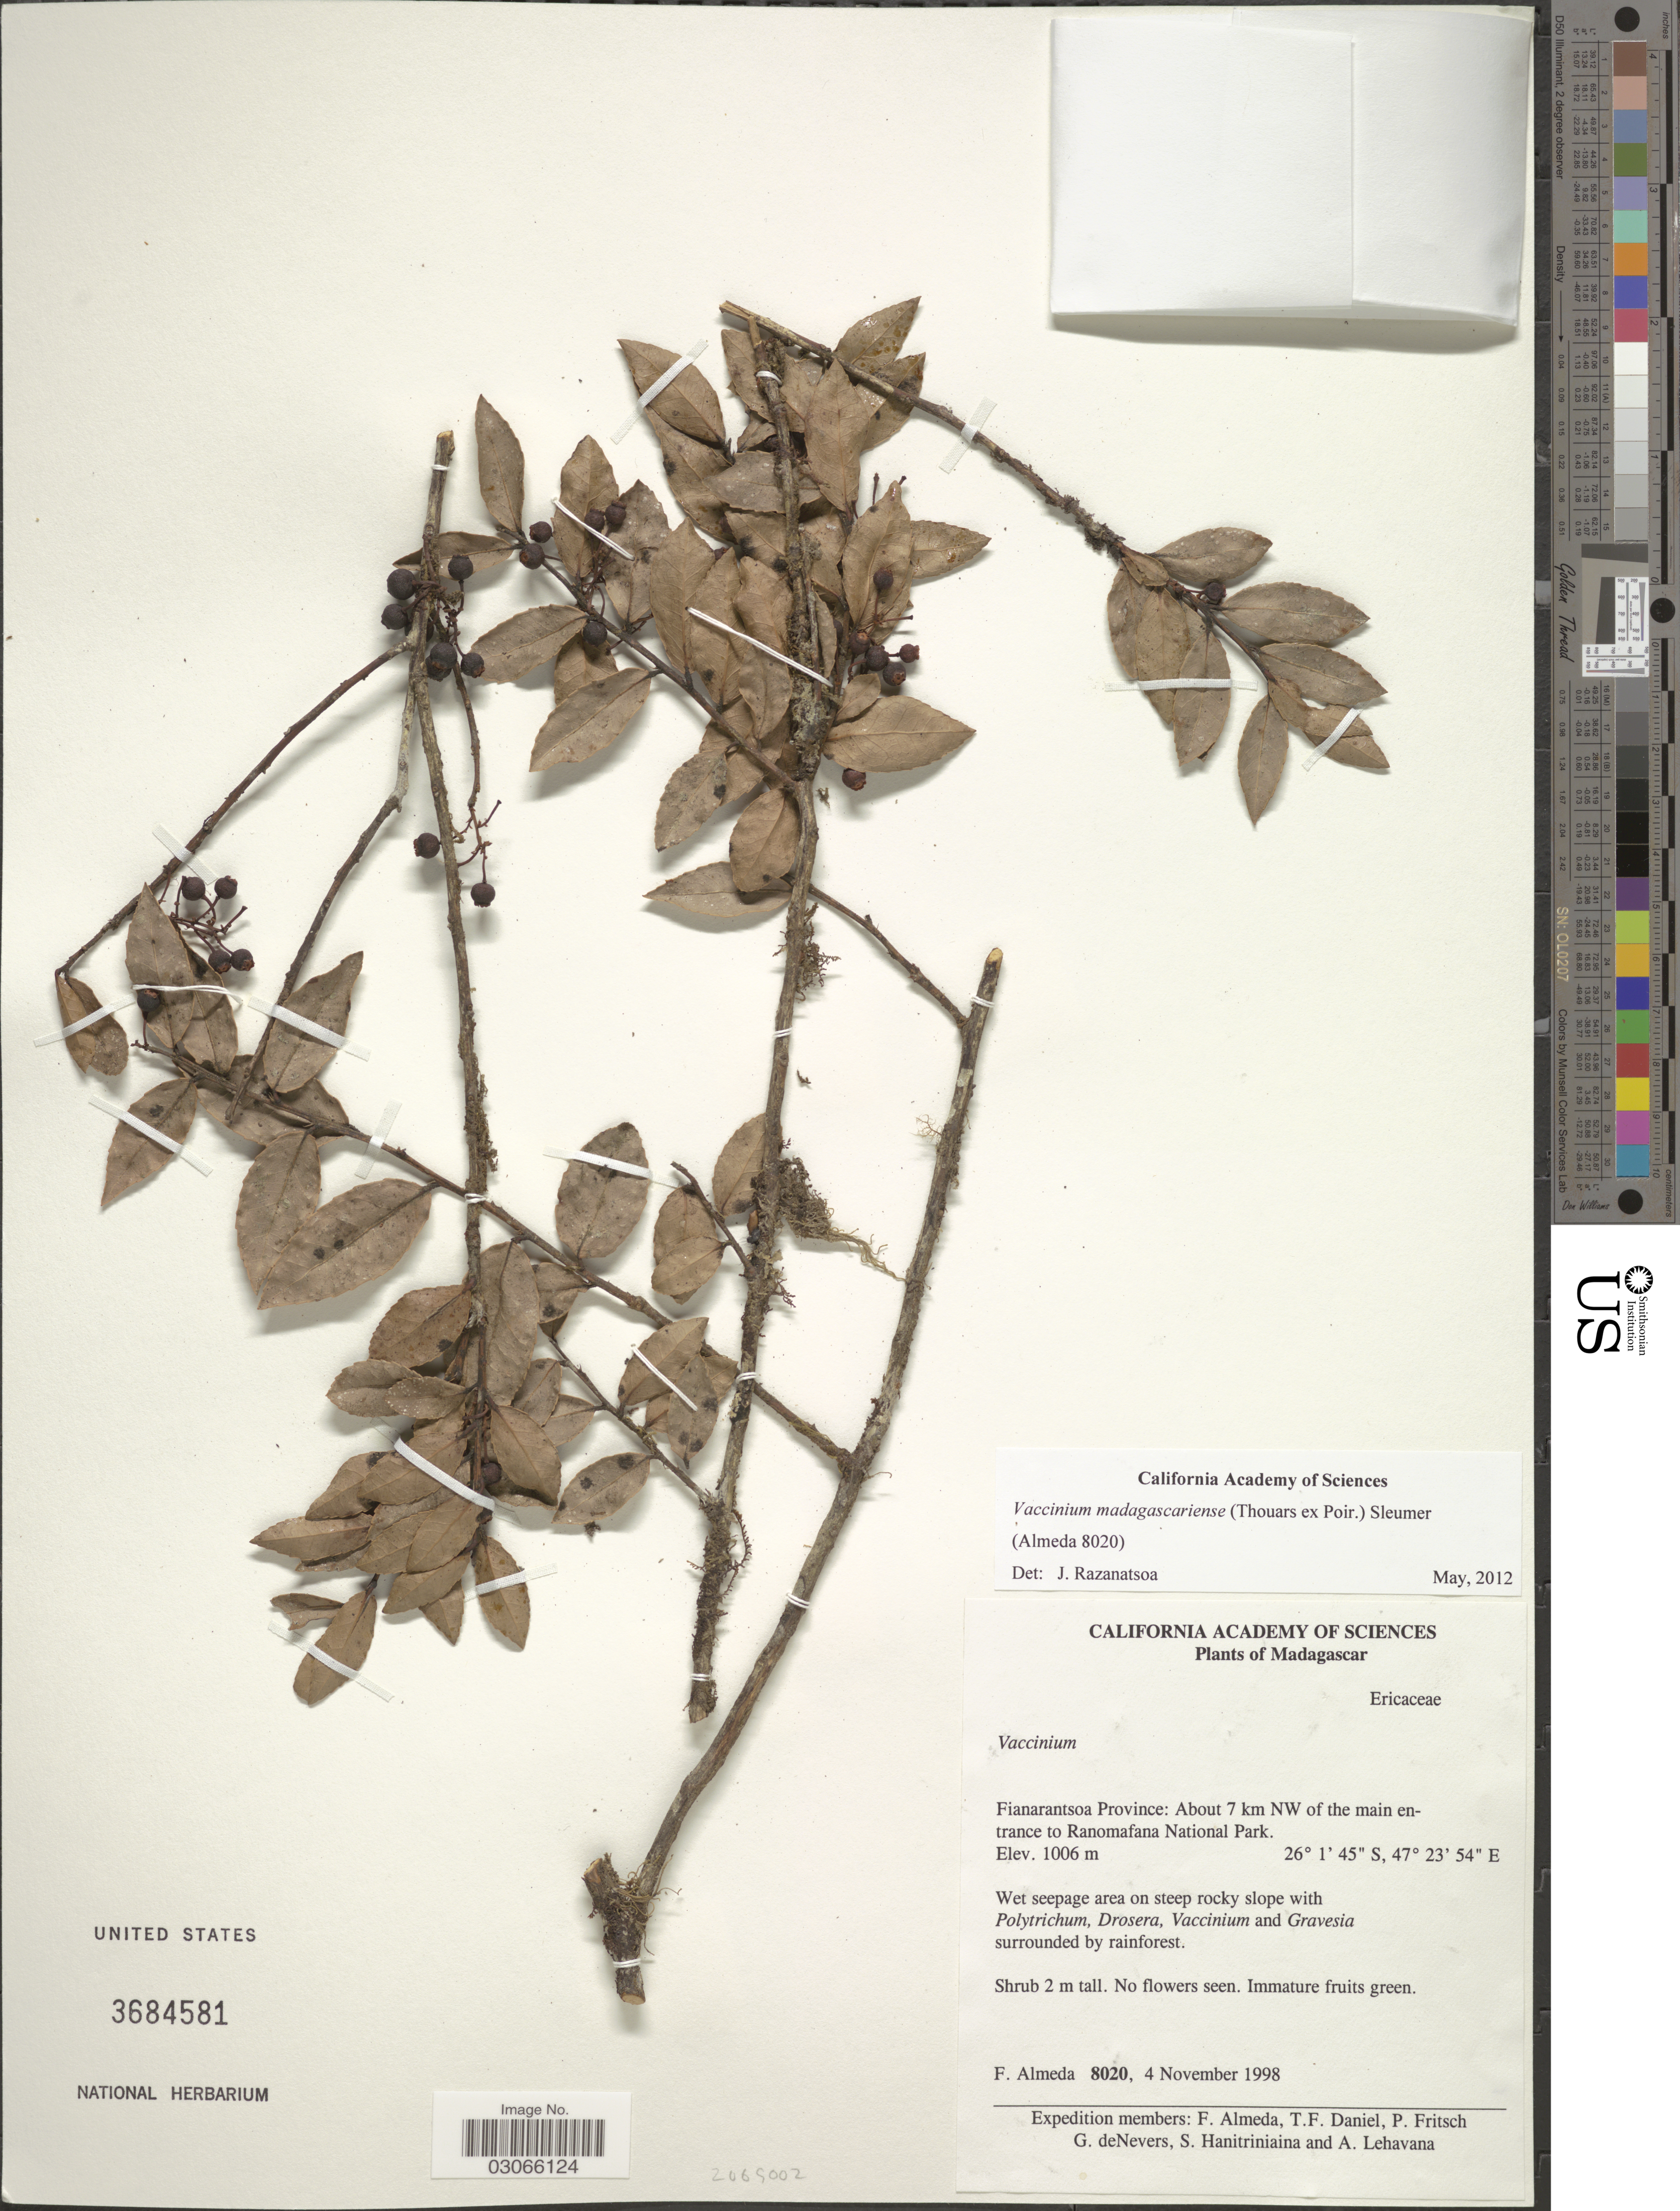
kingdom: Plantae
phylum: Tracheophyta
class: Magnoliopsida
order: Ericales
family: Ericaceae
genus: Vaccinium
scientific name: Vaccinium madagascariense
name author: (Thou. ex Poir.) Sleumer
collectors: F. Almeda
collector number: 8020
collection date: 1998-11-04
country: Madagascar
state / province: Haute Matsiatra / Vatovavy Fitovinany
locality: About 7 km NW of the main entrance to Ranomafana National Park.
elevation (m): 1006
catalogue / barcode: US 3684581